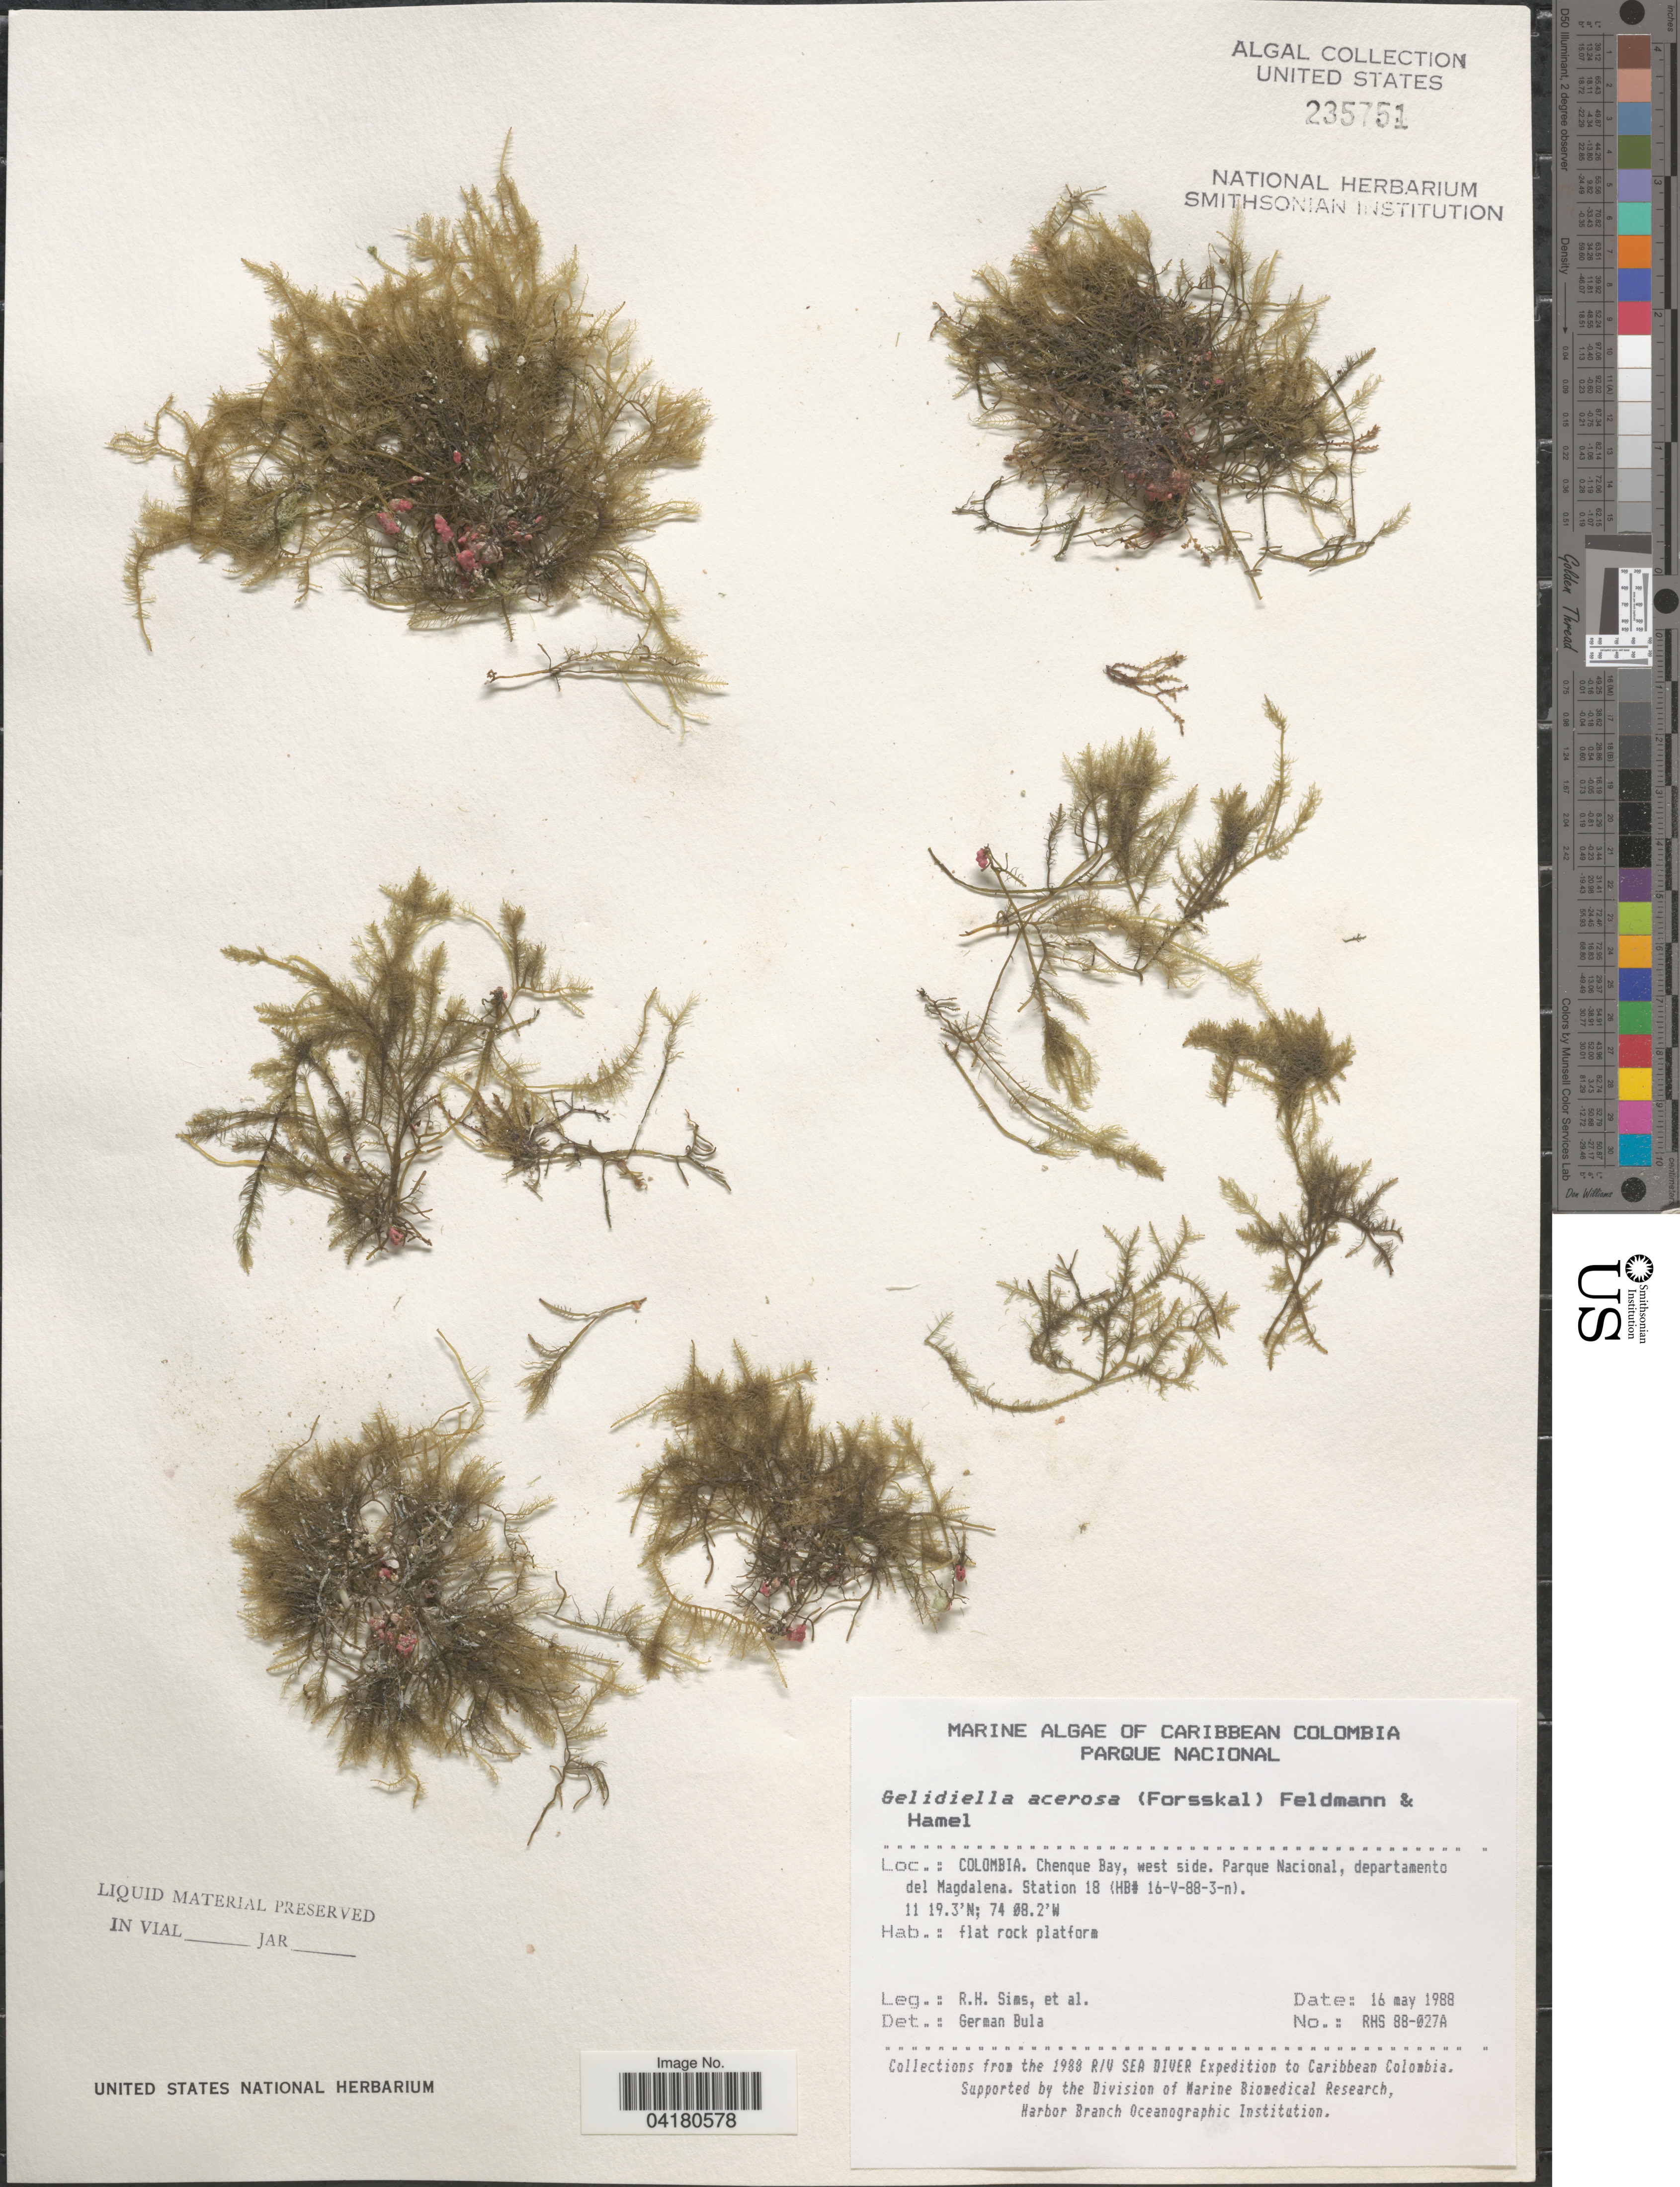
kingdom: Plantae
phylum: Rhodophyta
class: Florideophyceae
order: Gelidiales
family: Gelidiellaceae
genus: Gelidiella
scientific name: Gelidiella acerosa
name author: (Forssk.) Feldmann & G. Hamel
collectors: R. Sims & et al.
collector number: RHS 88-027A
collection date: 1988-05-16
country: Colombia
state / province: Magdalena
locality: Caribbean Colombia Parque Nacional. Chenque Bay, west side. Parque Nacional, departamento del Magdalena. Station 18 (HB# 16-V-88-3-n). The 1988 R/V Sea Diver Expedition to Caribbean Colombia.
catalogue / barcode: US 235751